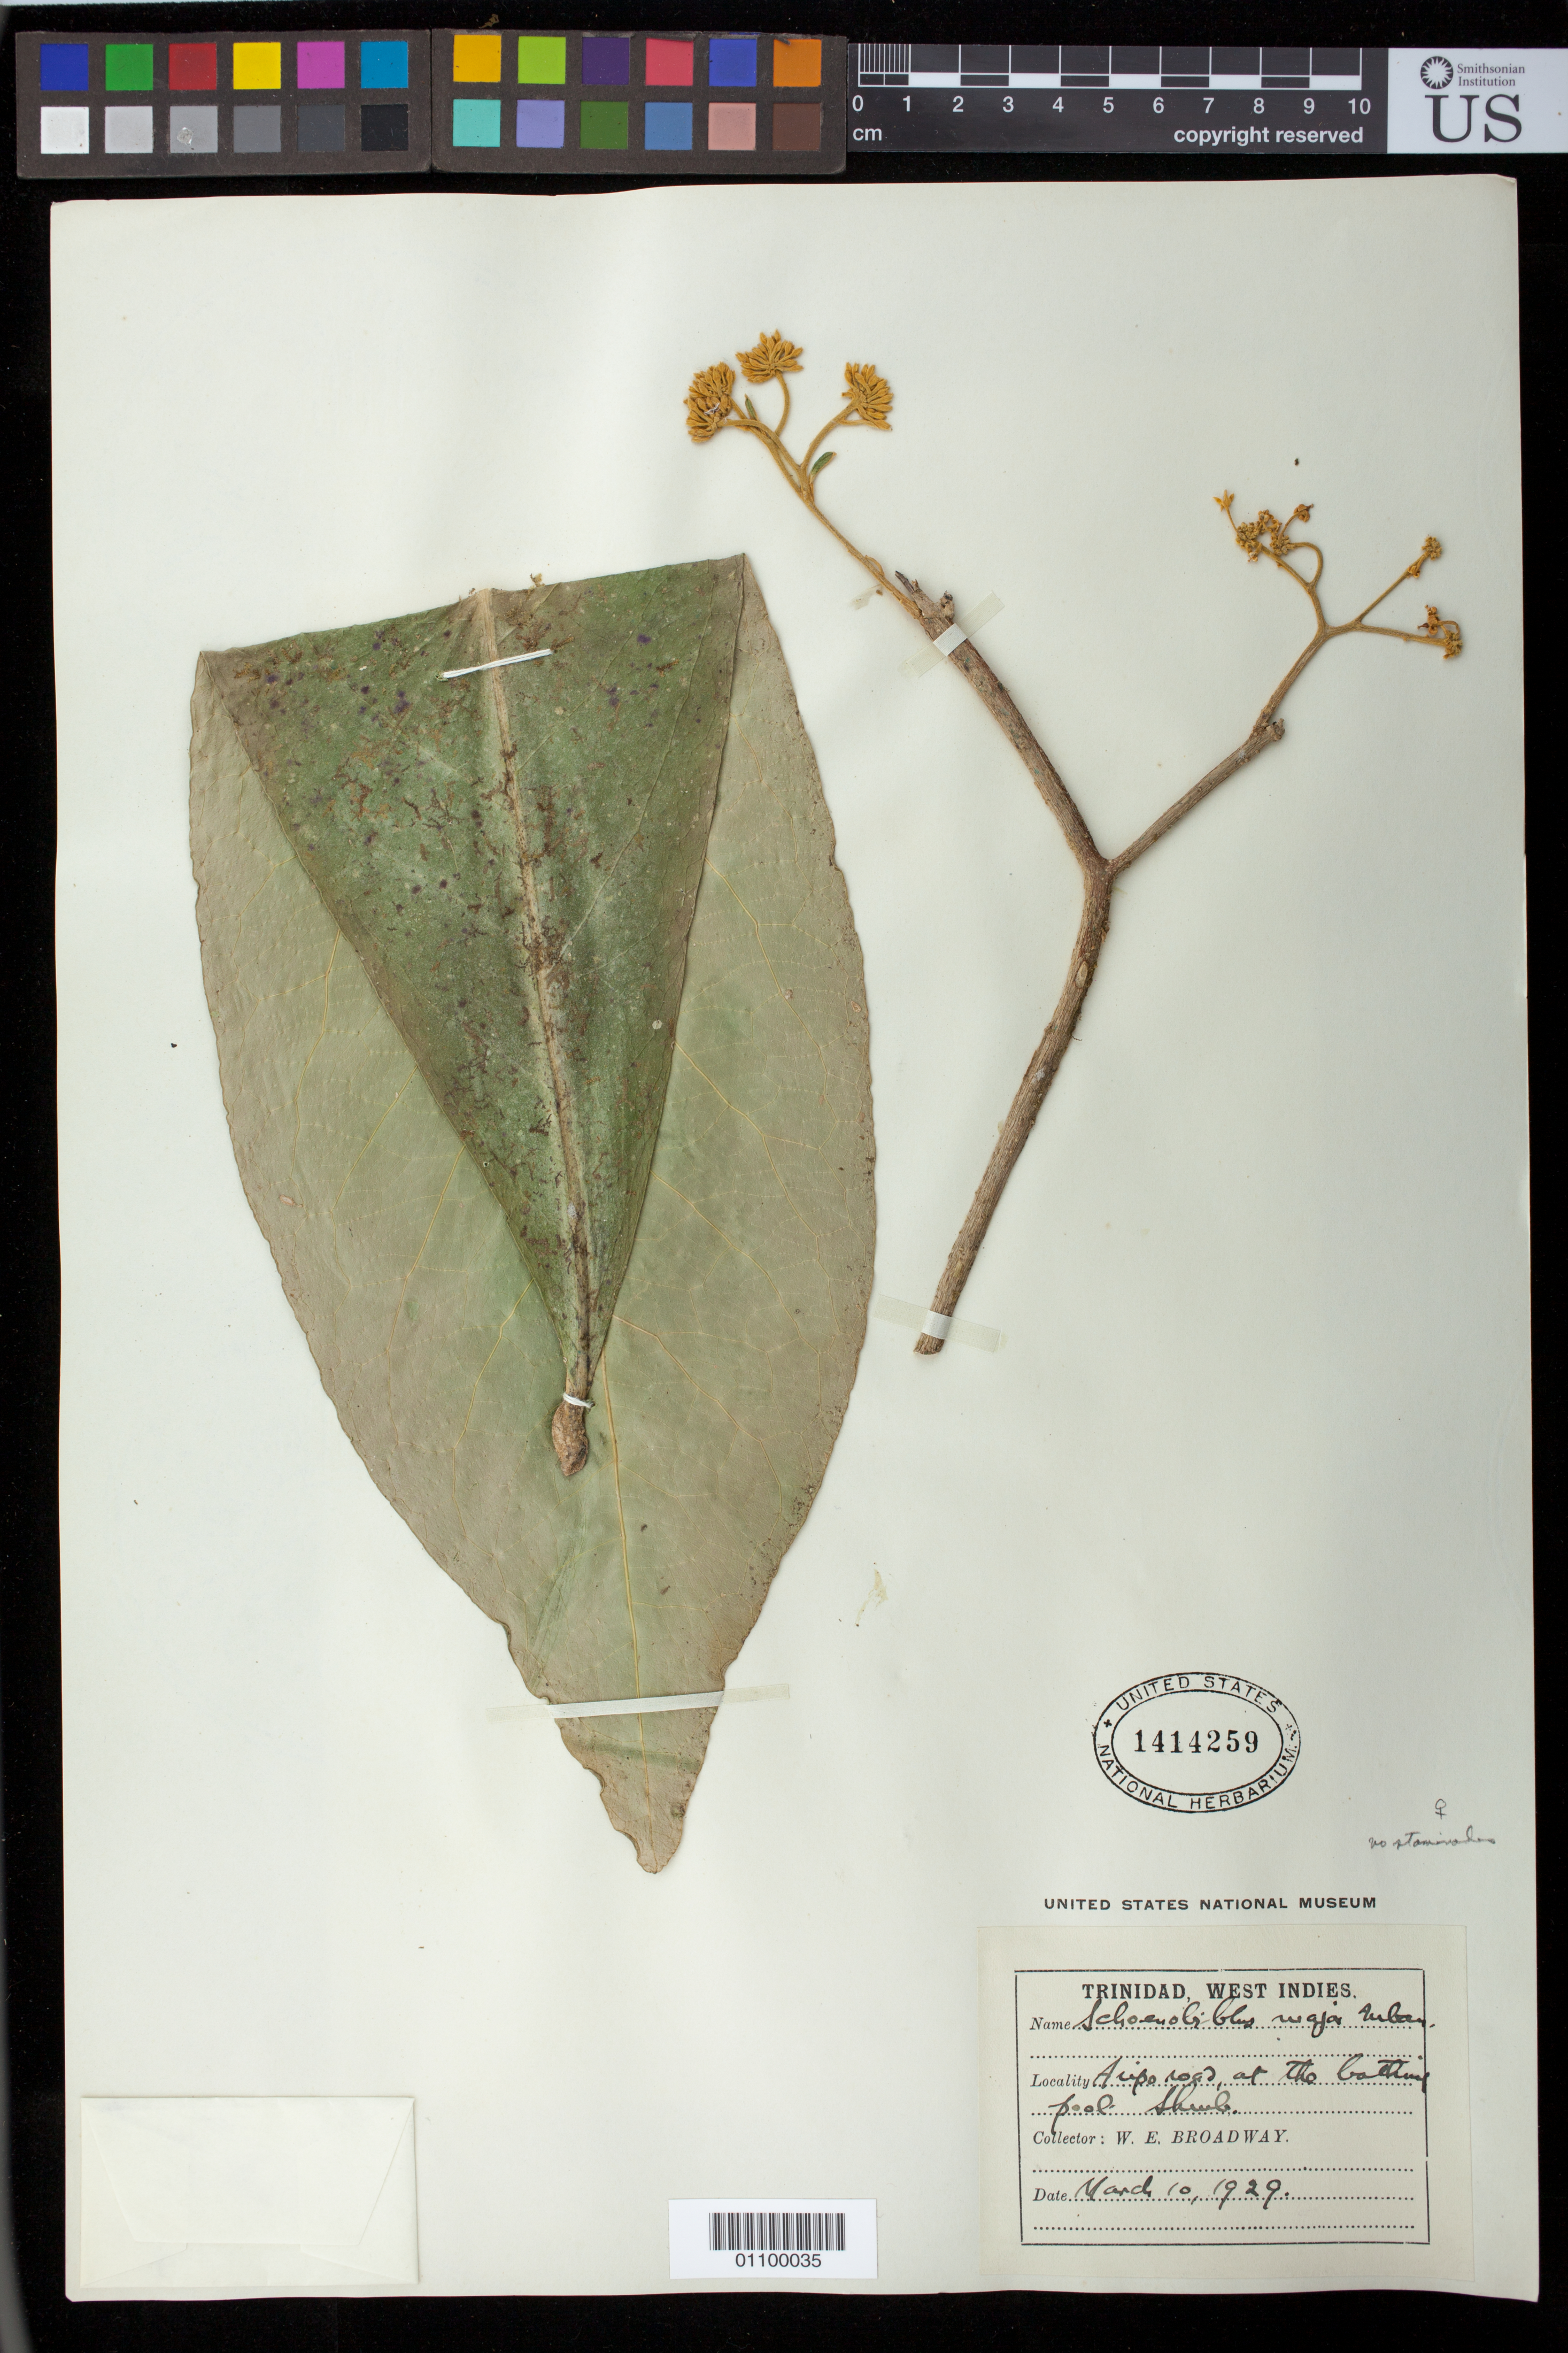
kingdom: Plantae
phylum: Tracheophyta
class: Magnoliopsida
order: Malvales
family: Thymelaeaceae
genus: Schoenobiblus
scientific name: Schoenobiblus grandifolia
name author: Urb.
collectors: W. E. Broadway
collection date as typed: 10 Mar 1929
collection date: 1929-03-10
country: Trinidad and Tobago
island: Trinidad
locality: Aripo road at the bathing pool shrub.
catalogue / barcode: US 1414259